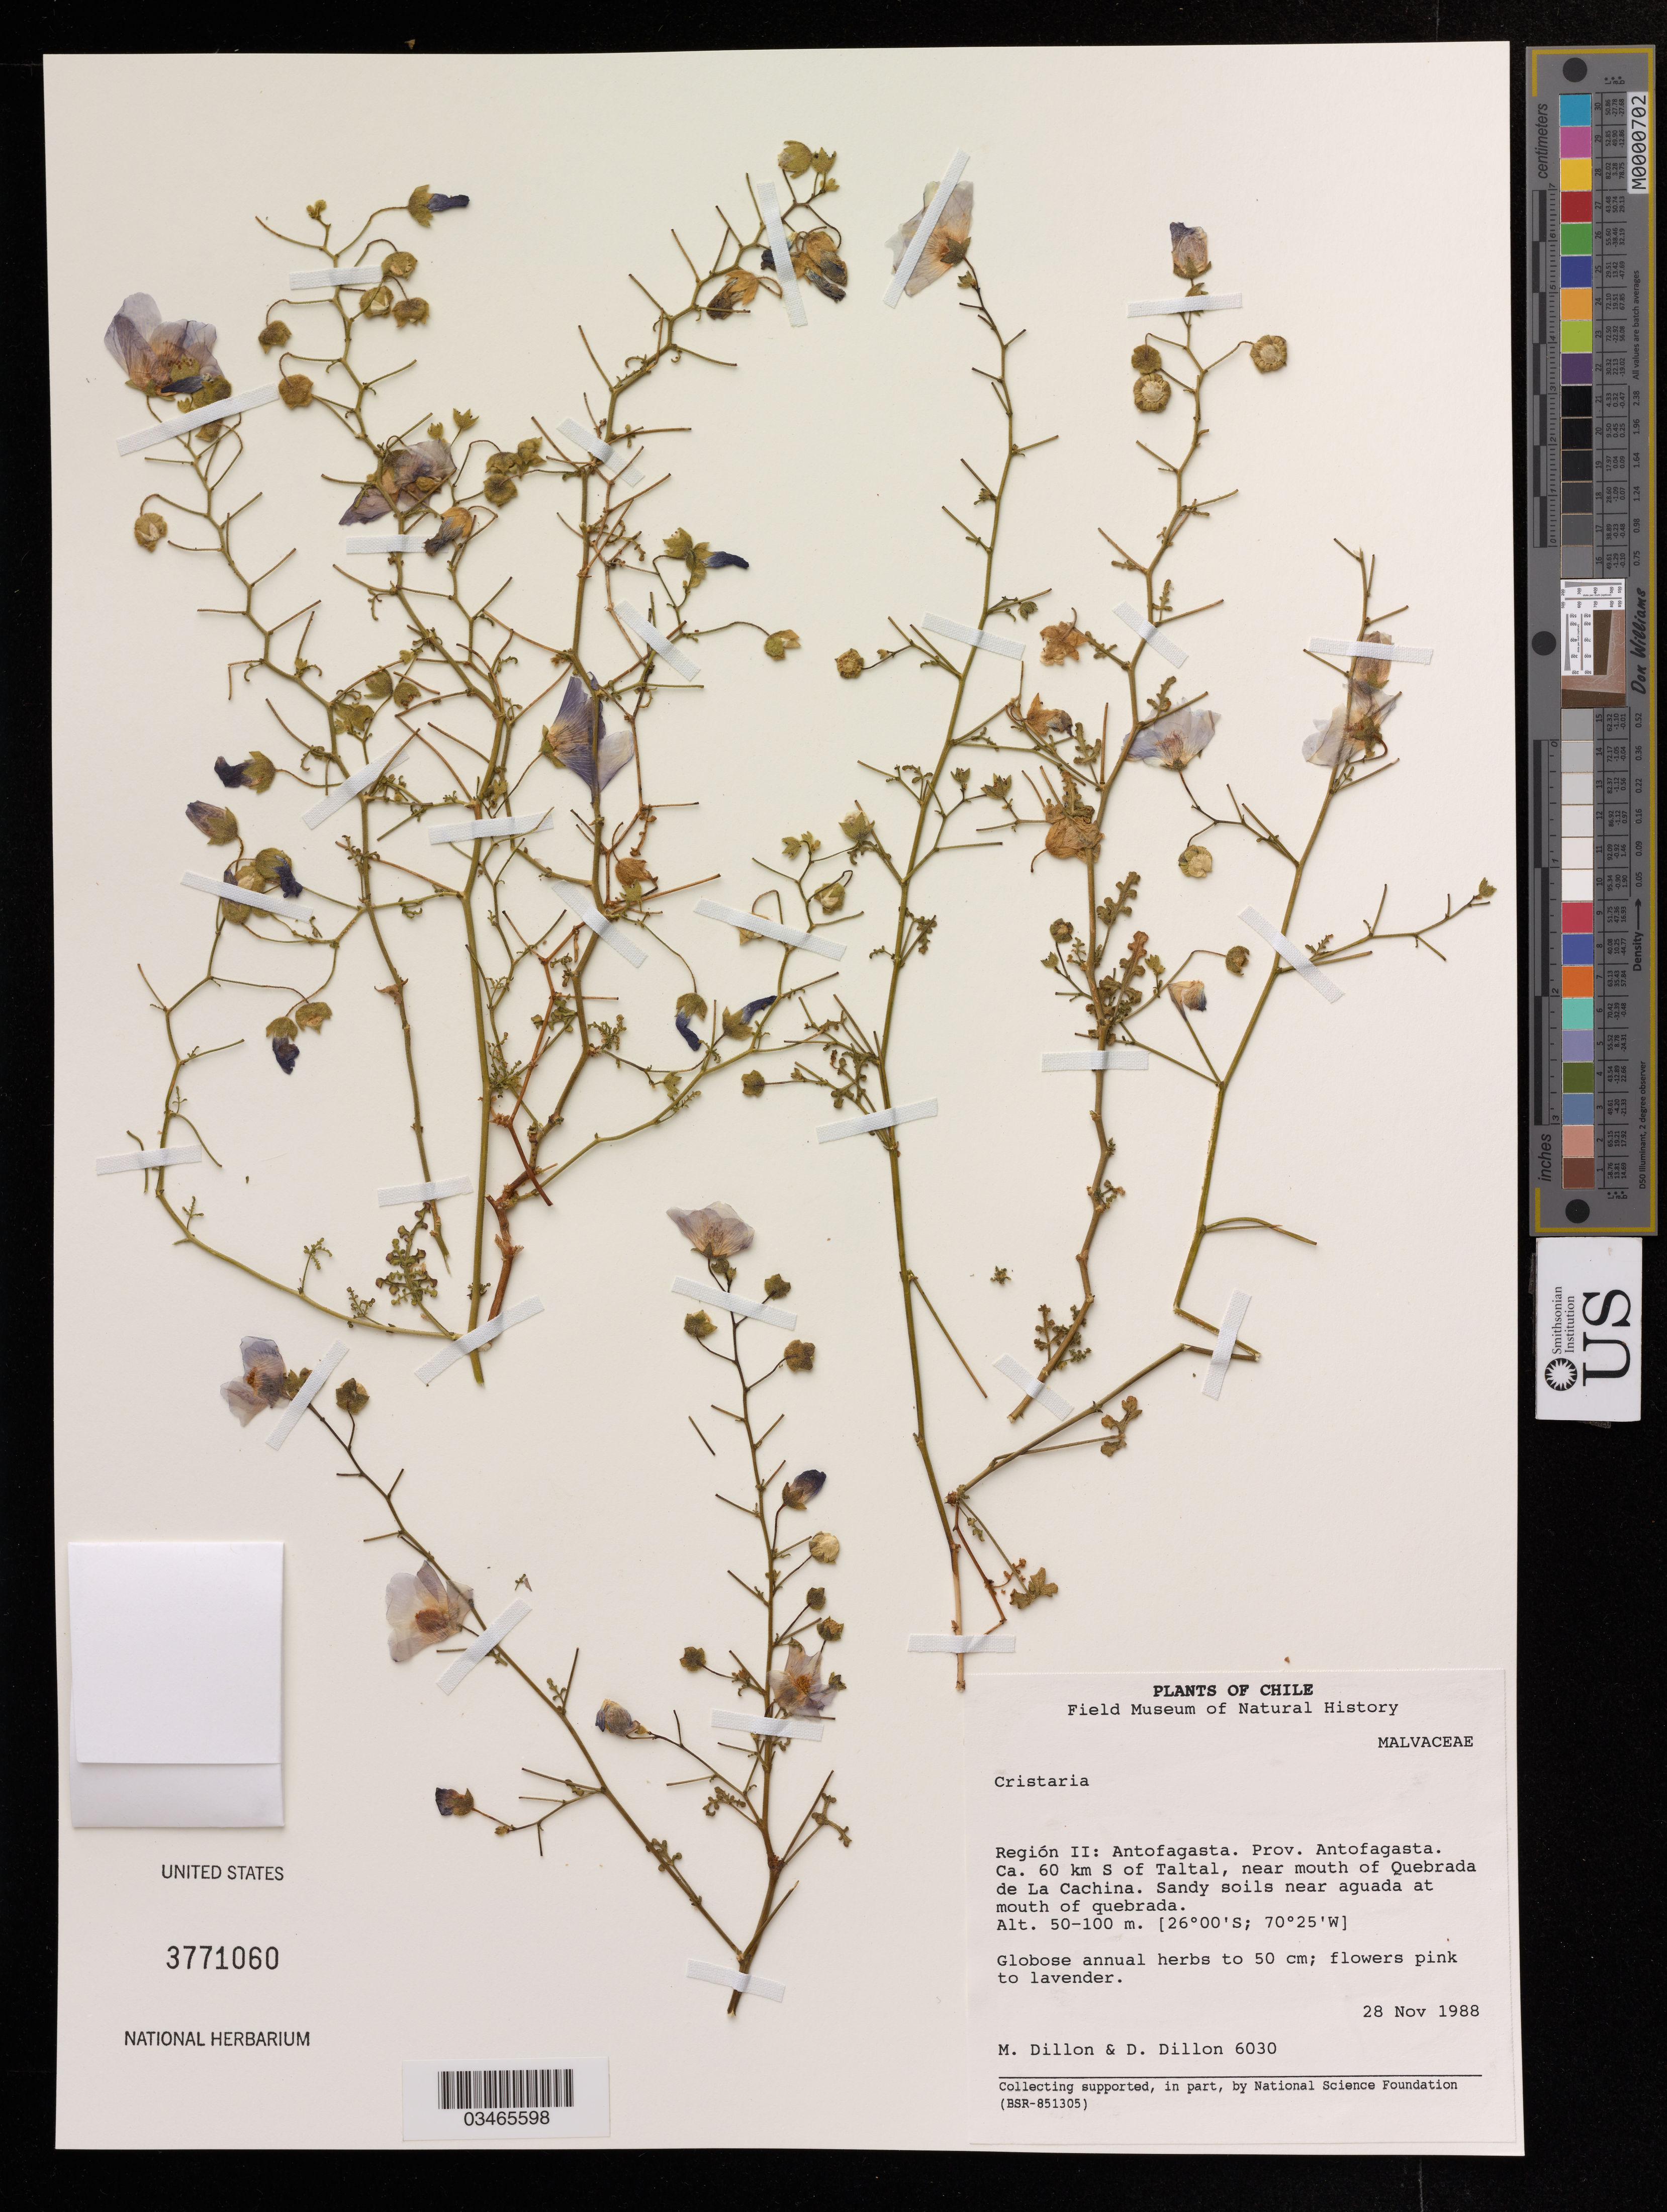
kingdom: Plantae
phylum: Tracheophyta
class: Magnoliopsida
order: Malvales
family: Malvaceae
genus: Cristaria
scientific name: Cristaria sp.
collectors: M. O. Dillon & D. Dillon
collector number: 6030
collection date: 1988-11-28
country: Chile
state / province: Antofagasta (II)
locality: Prov. Antofagasta. Ca. 60 km S of Taltal, near mouth of Quebrada de La Cachina.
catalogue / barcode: US 3771060